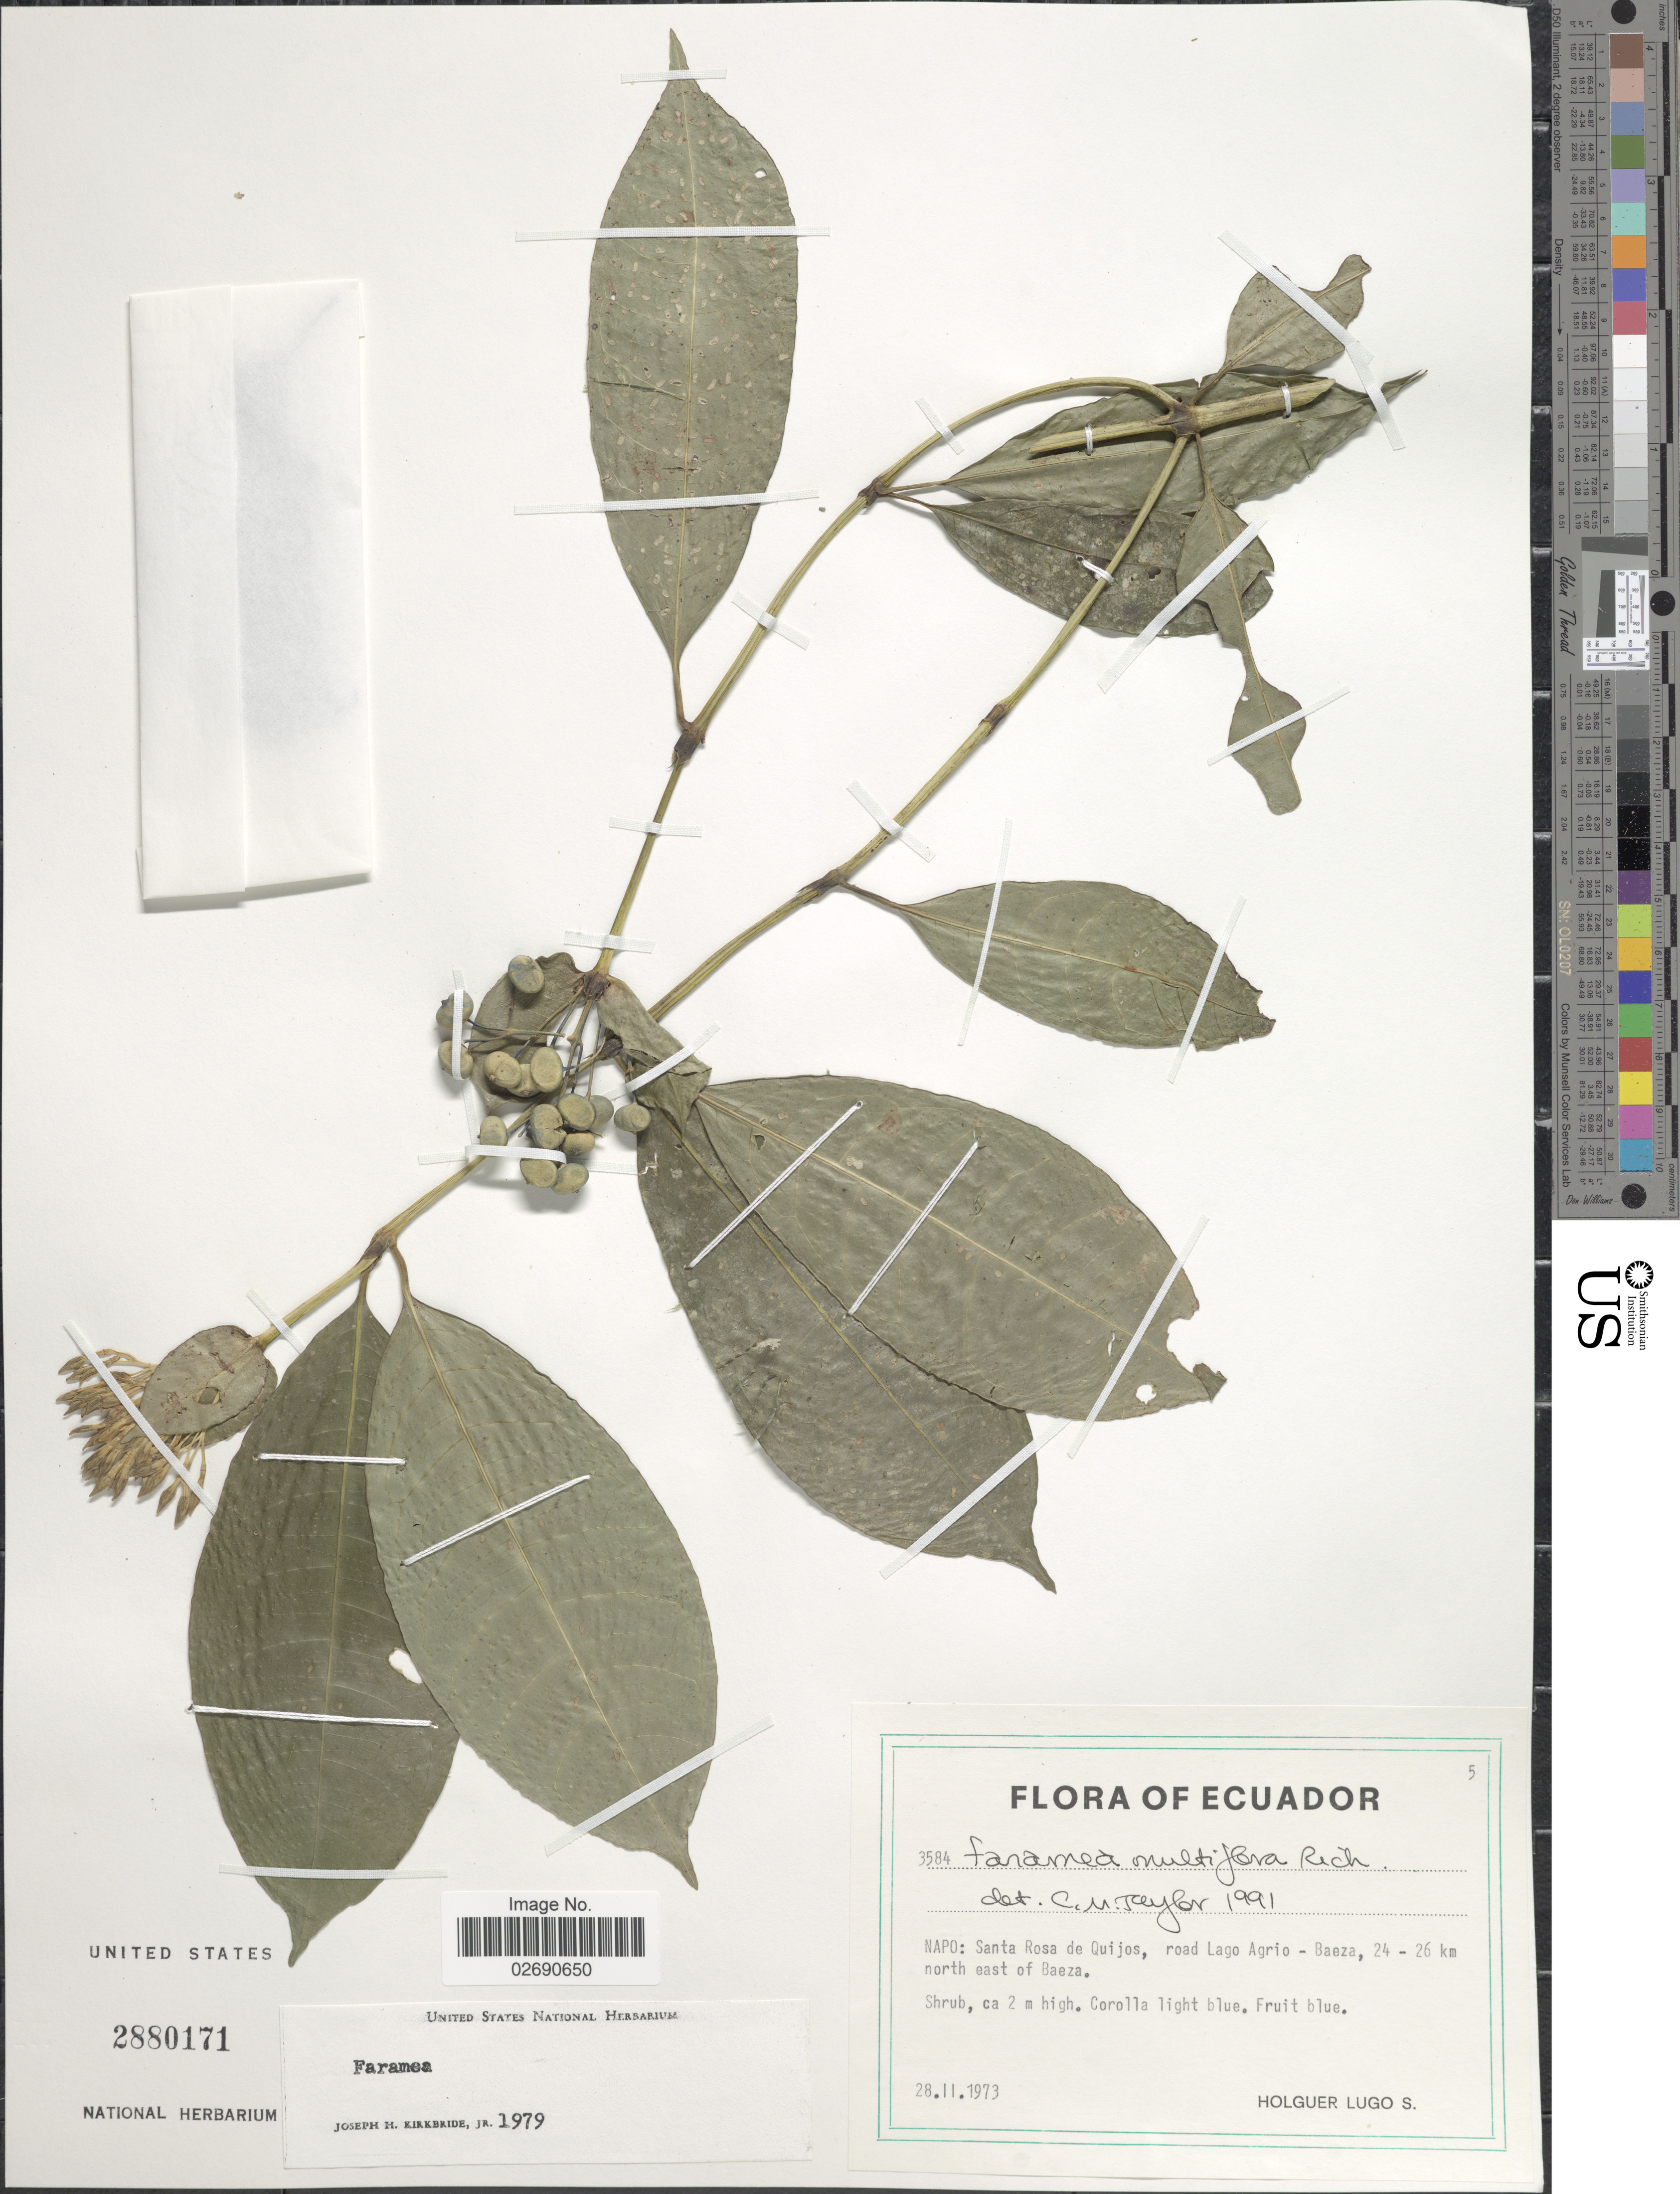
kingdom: Plantae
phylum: Tracheophyta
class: Magnoliopsida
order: Gentianales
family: Rubiaceae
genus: Faramea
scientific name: Faramea multiflora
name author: A. Rich. ex DC.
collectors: H. Lugo S.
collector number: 3584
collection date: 1973-02-28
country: Ecuador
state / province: Napo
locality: Santa Rosa de Quijos, road Lago Agrio - Baeza, 24 - 26 km north east of Baeza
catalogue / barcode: US 2880171